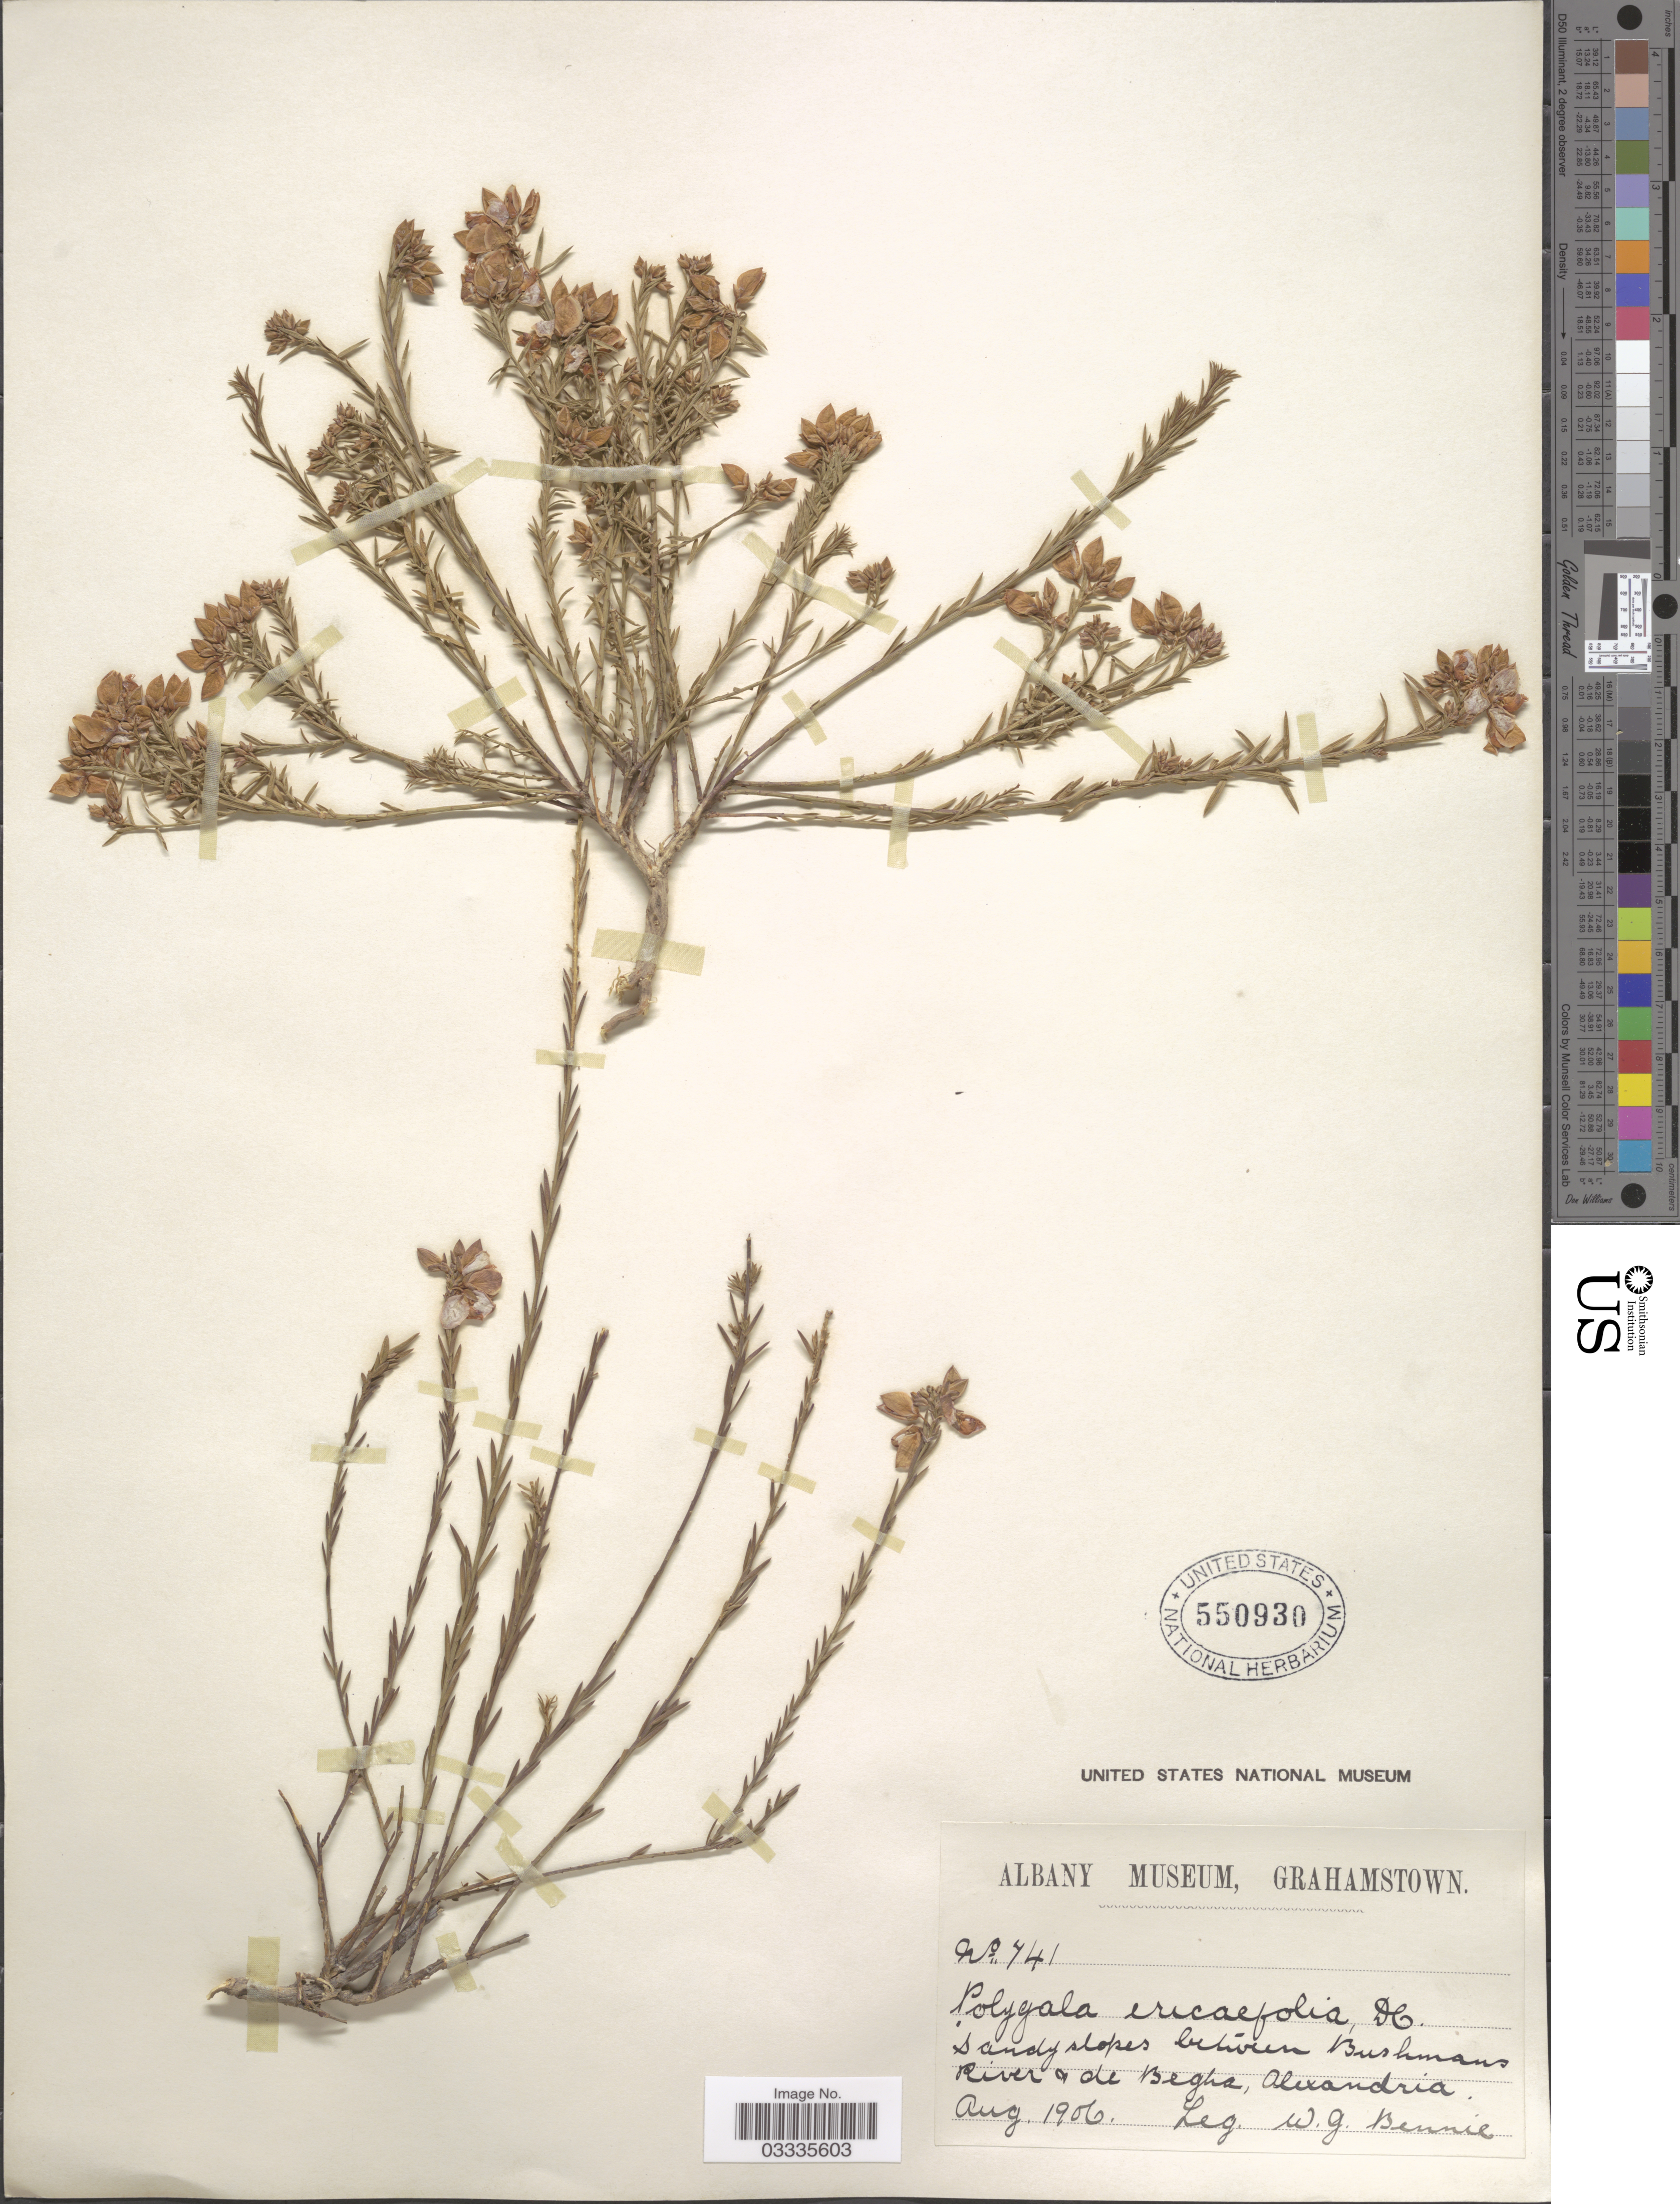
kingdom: Plantae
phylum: Tracheophyta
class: Magnoliopsida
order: Fabales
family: Polygalaceae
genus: Polygala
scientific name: Polygala ericifolia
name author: DC.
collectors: W. Bennie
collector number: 741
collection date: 1906-08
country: South Africa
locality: Sandy slopes between Bushmans River & de Begha, Alexandria.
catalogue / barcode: US 550930